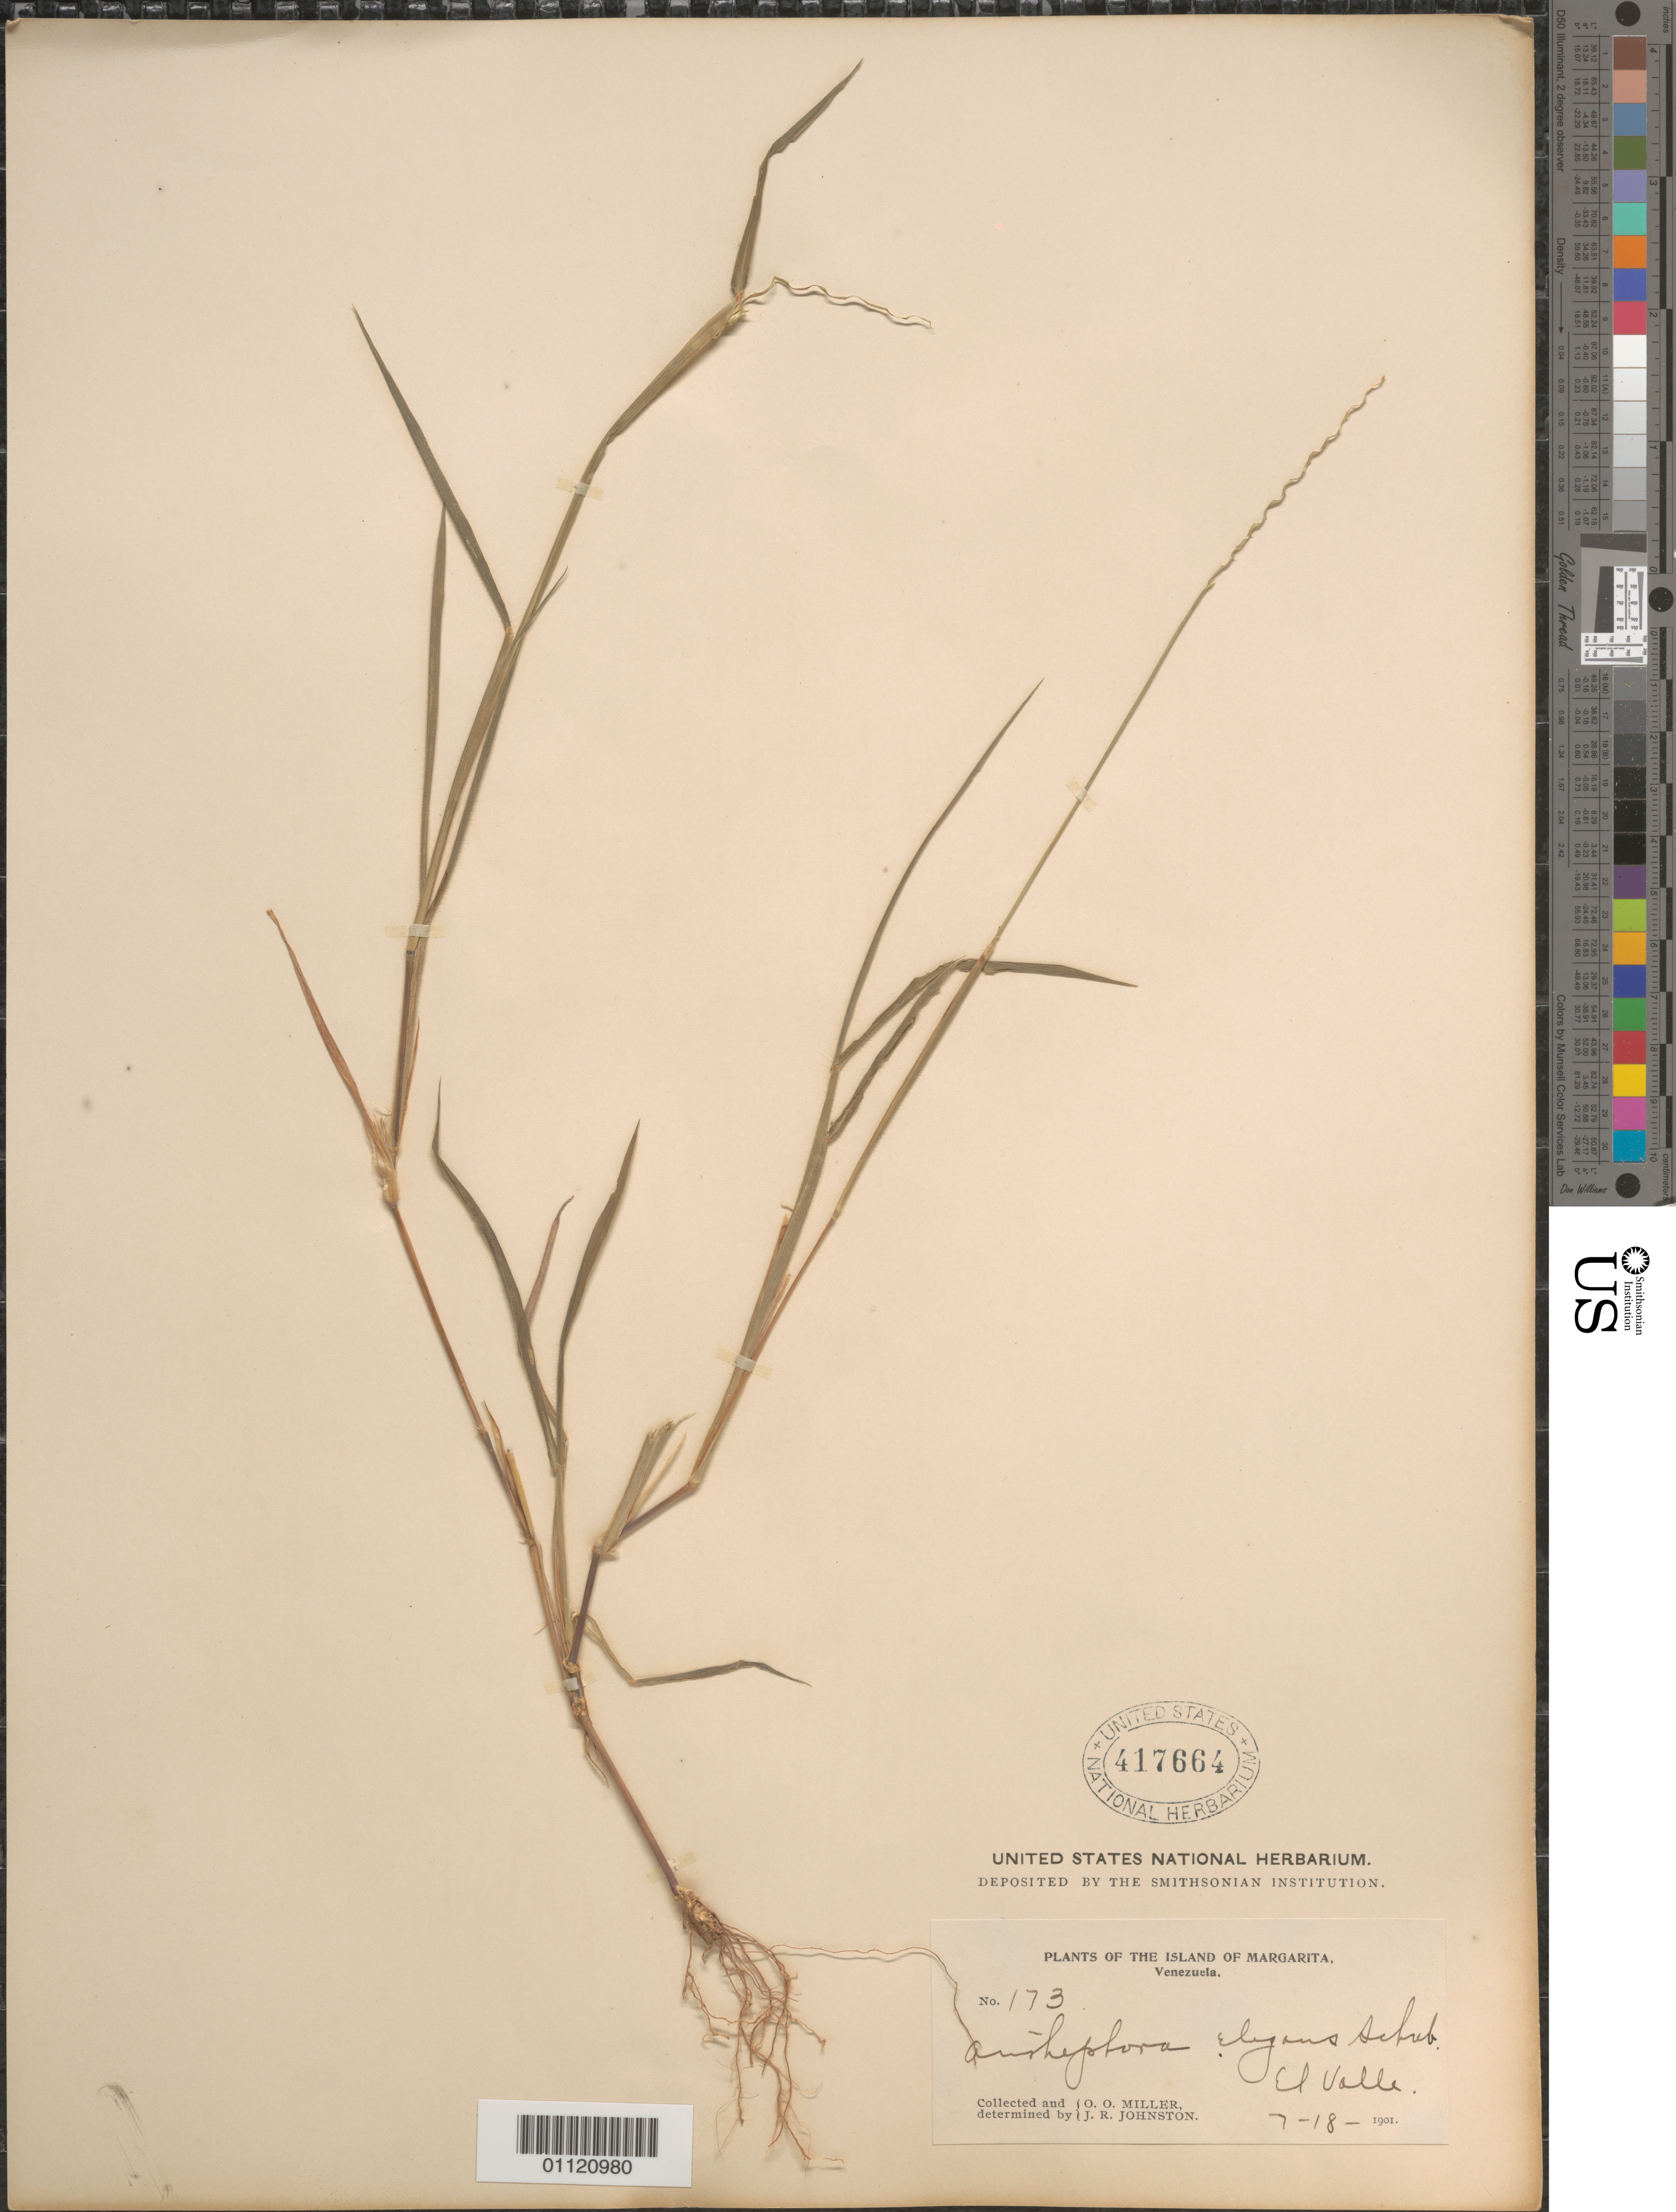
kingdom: Plantae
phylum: Tracheophyta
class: Liliopsida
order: Poales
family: Poaceae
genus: Anthephora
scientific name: Anthephora hermaphrodita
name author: (L.) Kuntze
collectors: O. O. Miller & J. Johnston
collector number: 173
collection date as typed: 18 Jul 1901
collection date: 1901-07-18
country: Venezuela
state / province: Nueva Esparta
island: Margarita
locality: El Valle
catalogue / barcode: US 417664